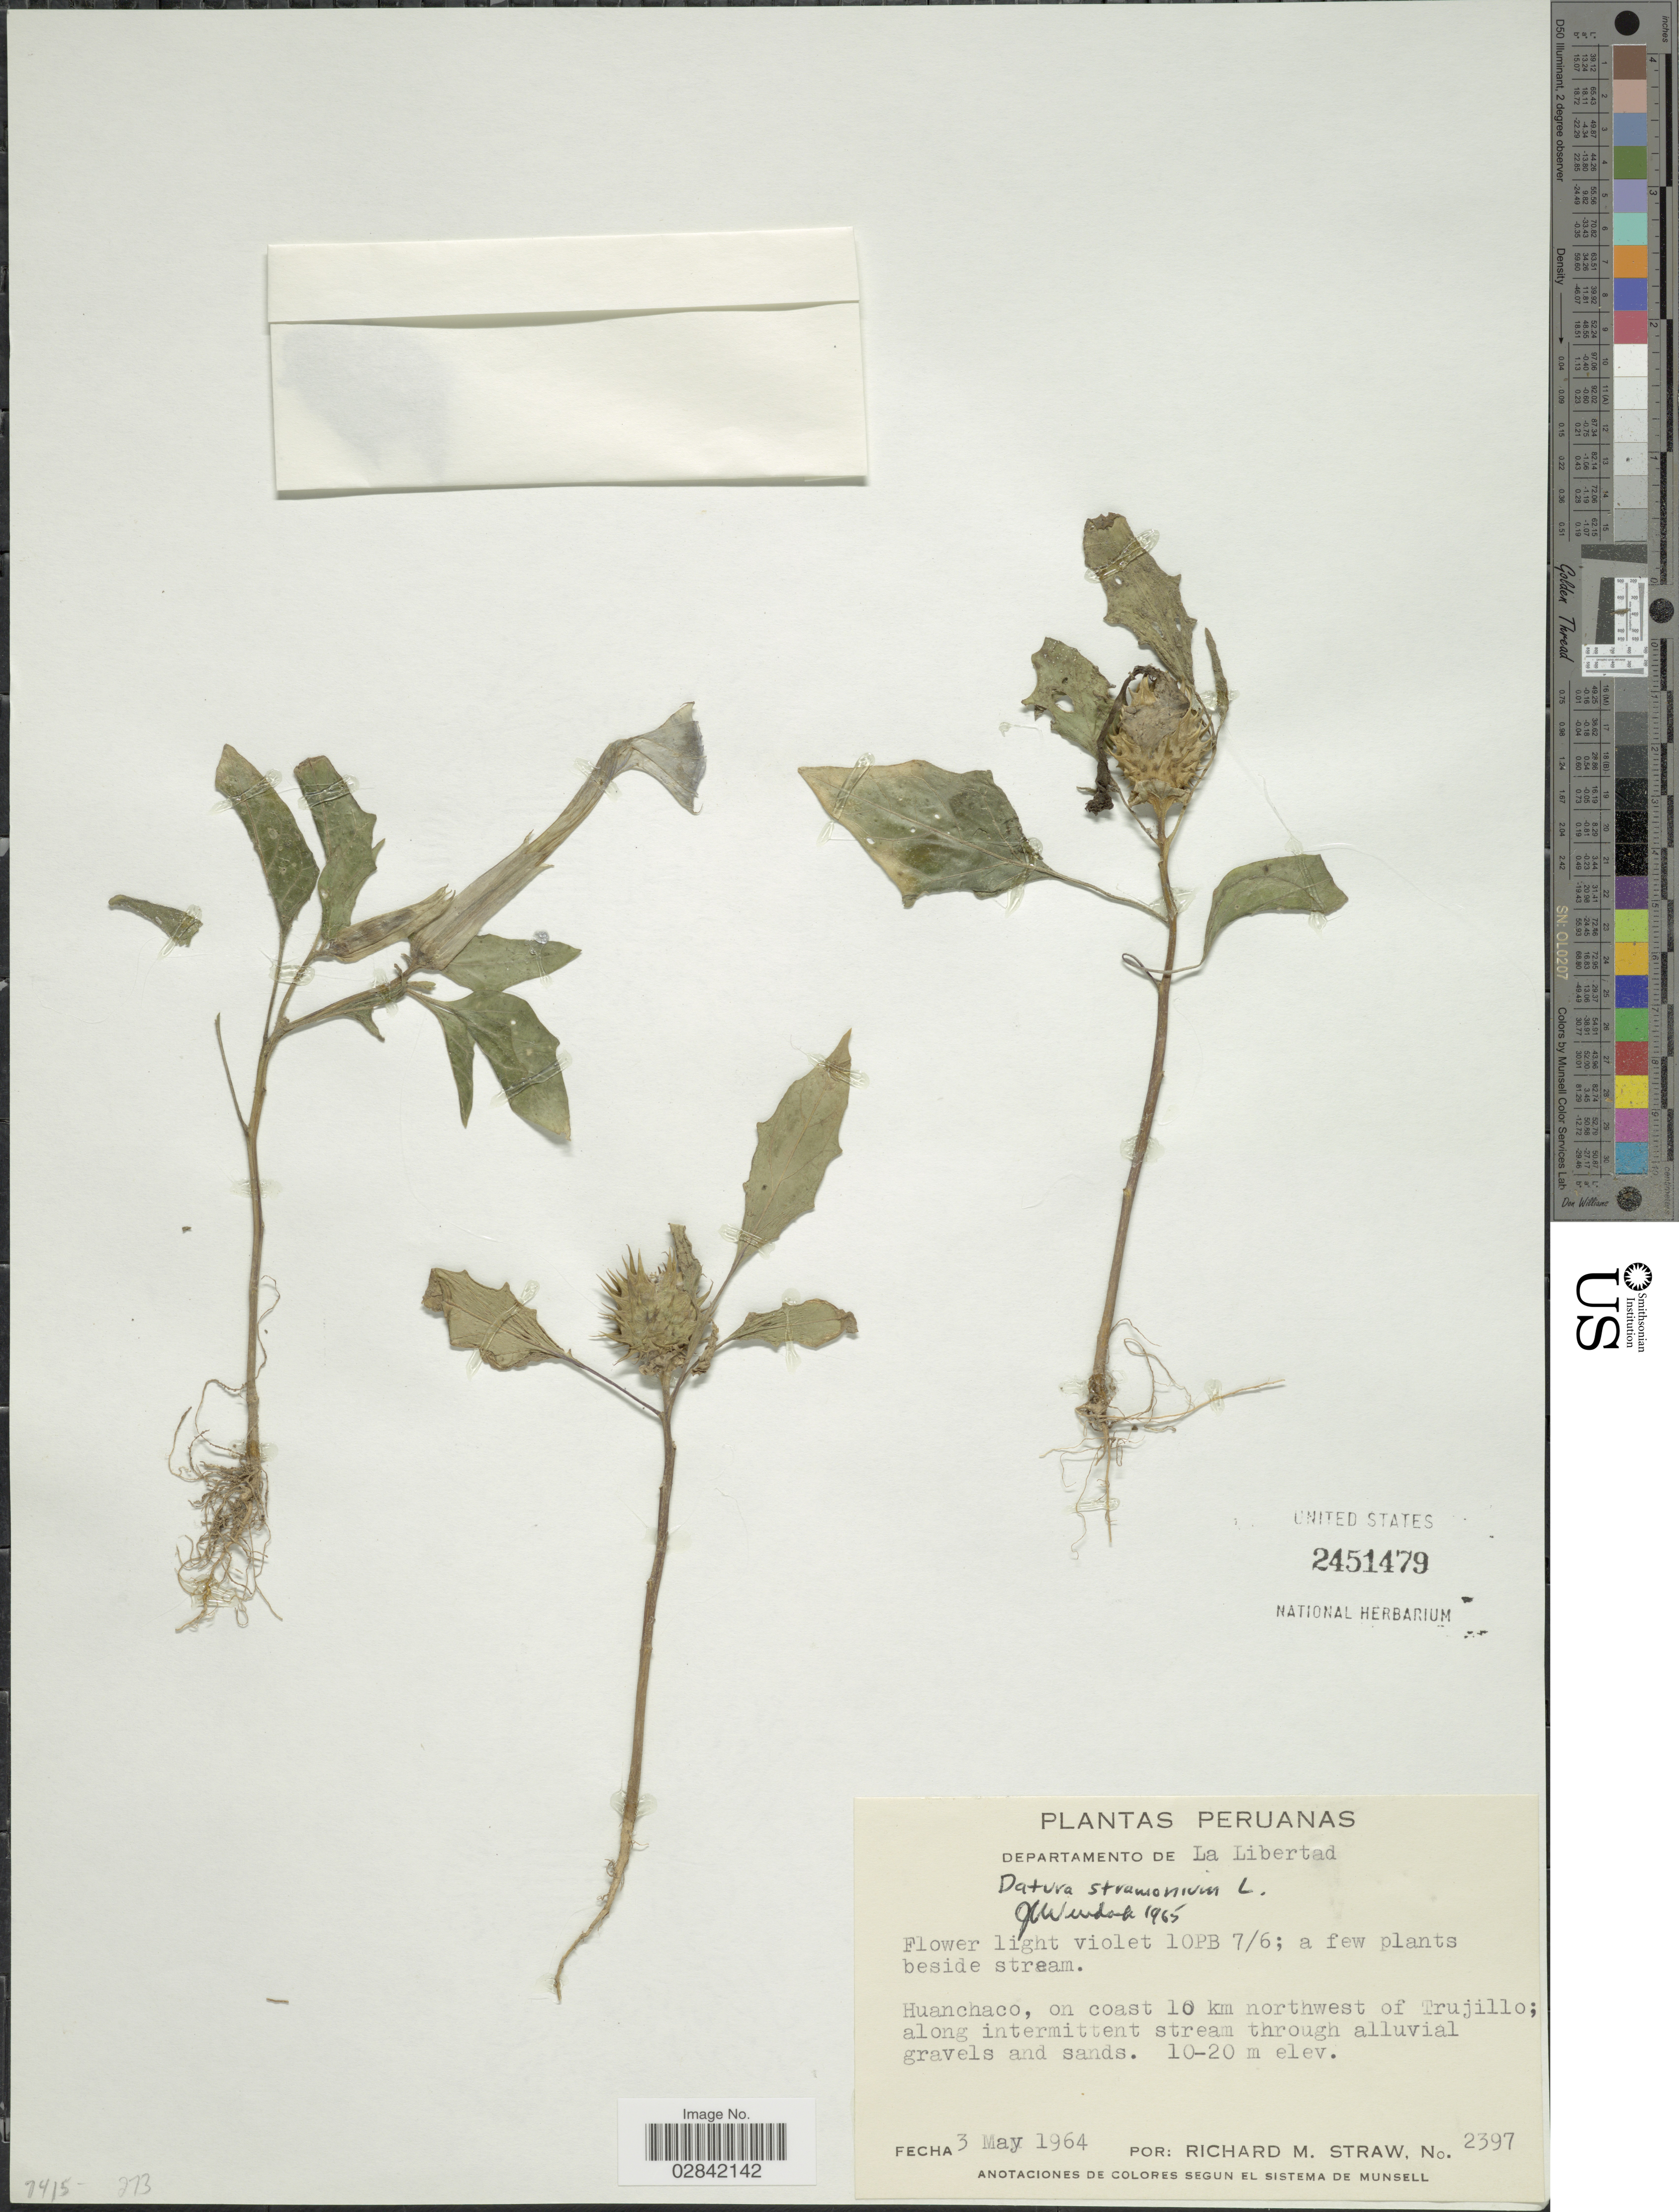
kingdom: Plantae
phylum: Tracheophyta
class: Magnoliopsida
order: Solanales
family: Solanaceae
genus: Datura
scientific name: Datura stramonium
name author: L.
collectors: R. M. Straw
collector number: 2397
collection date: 1964-05-03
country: Peru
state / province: La Libertad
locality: Departamento de La Libertad, Huanchaco, on coast 10 km northwest of Trujillo; along intermittent stream through alluvial.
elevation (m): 10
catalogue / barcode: US 2451479